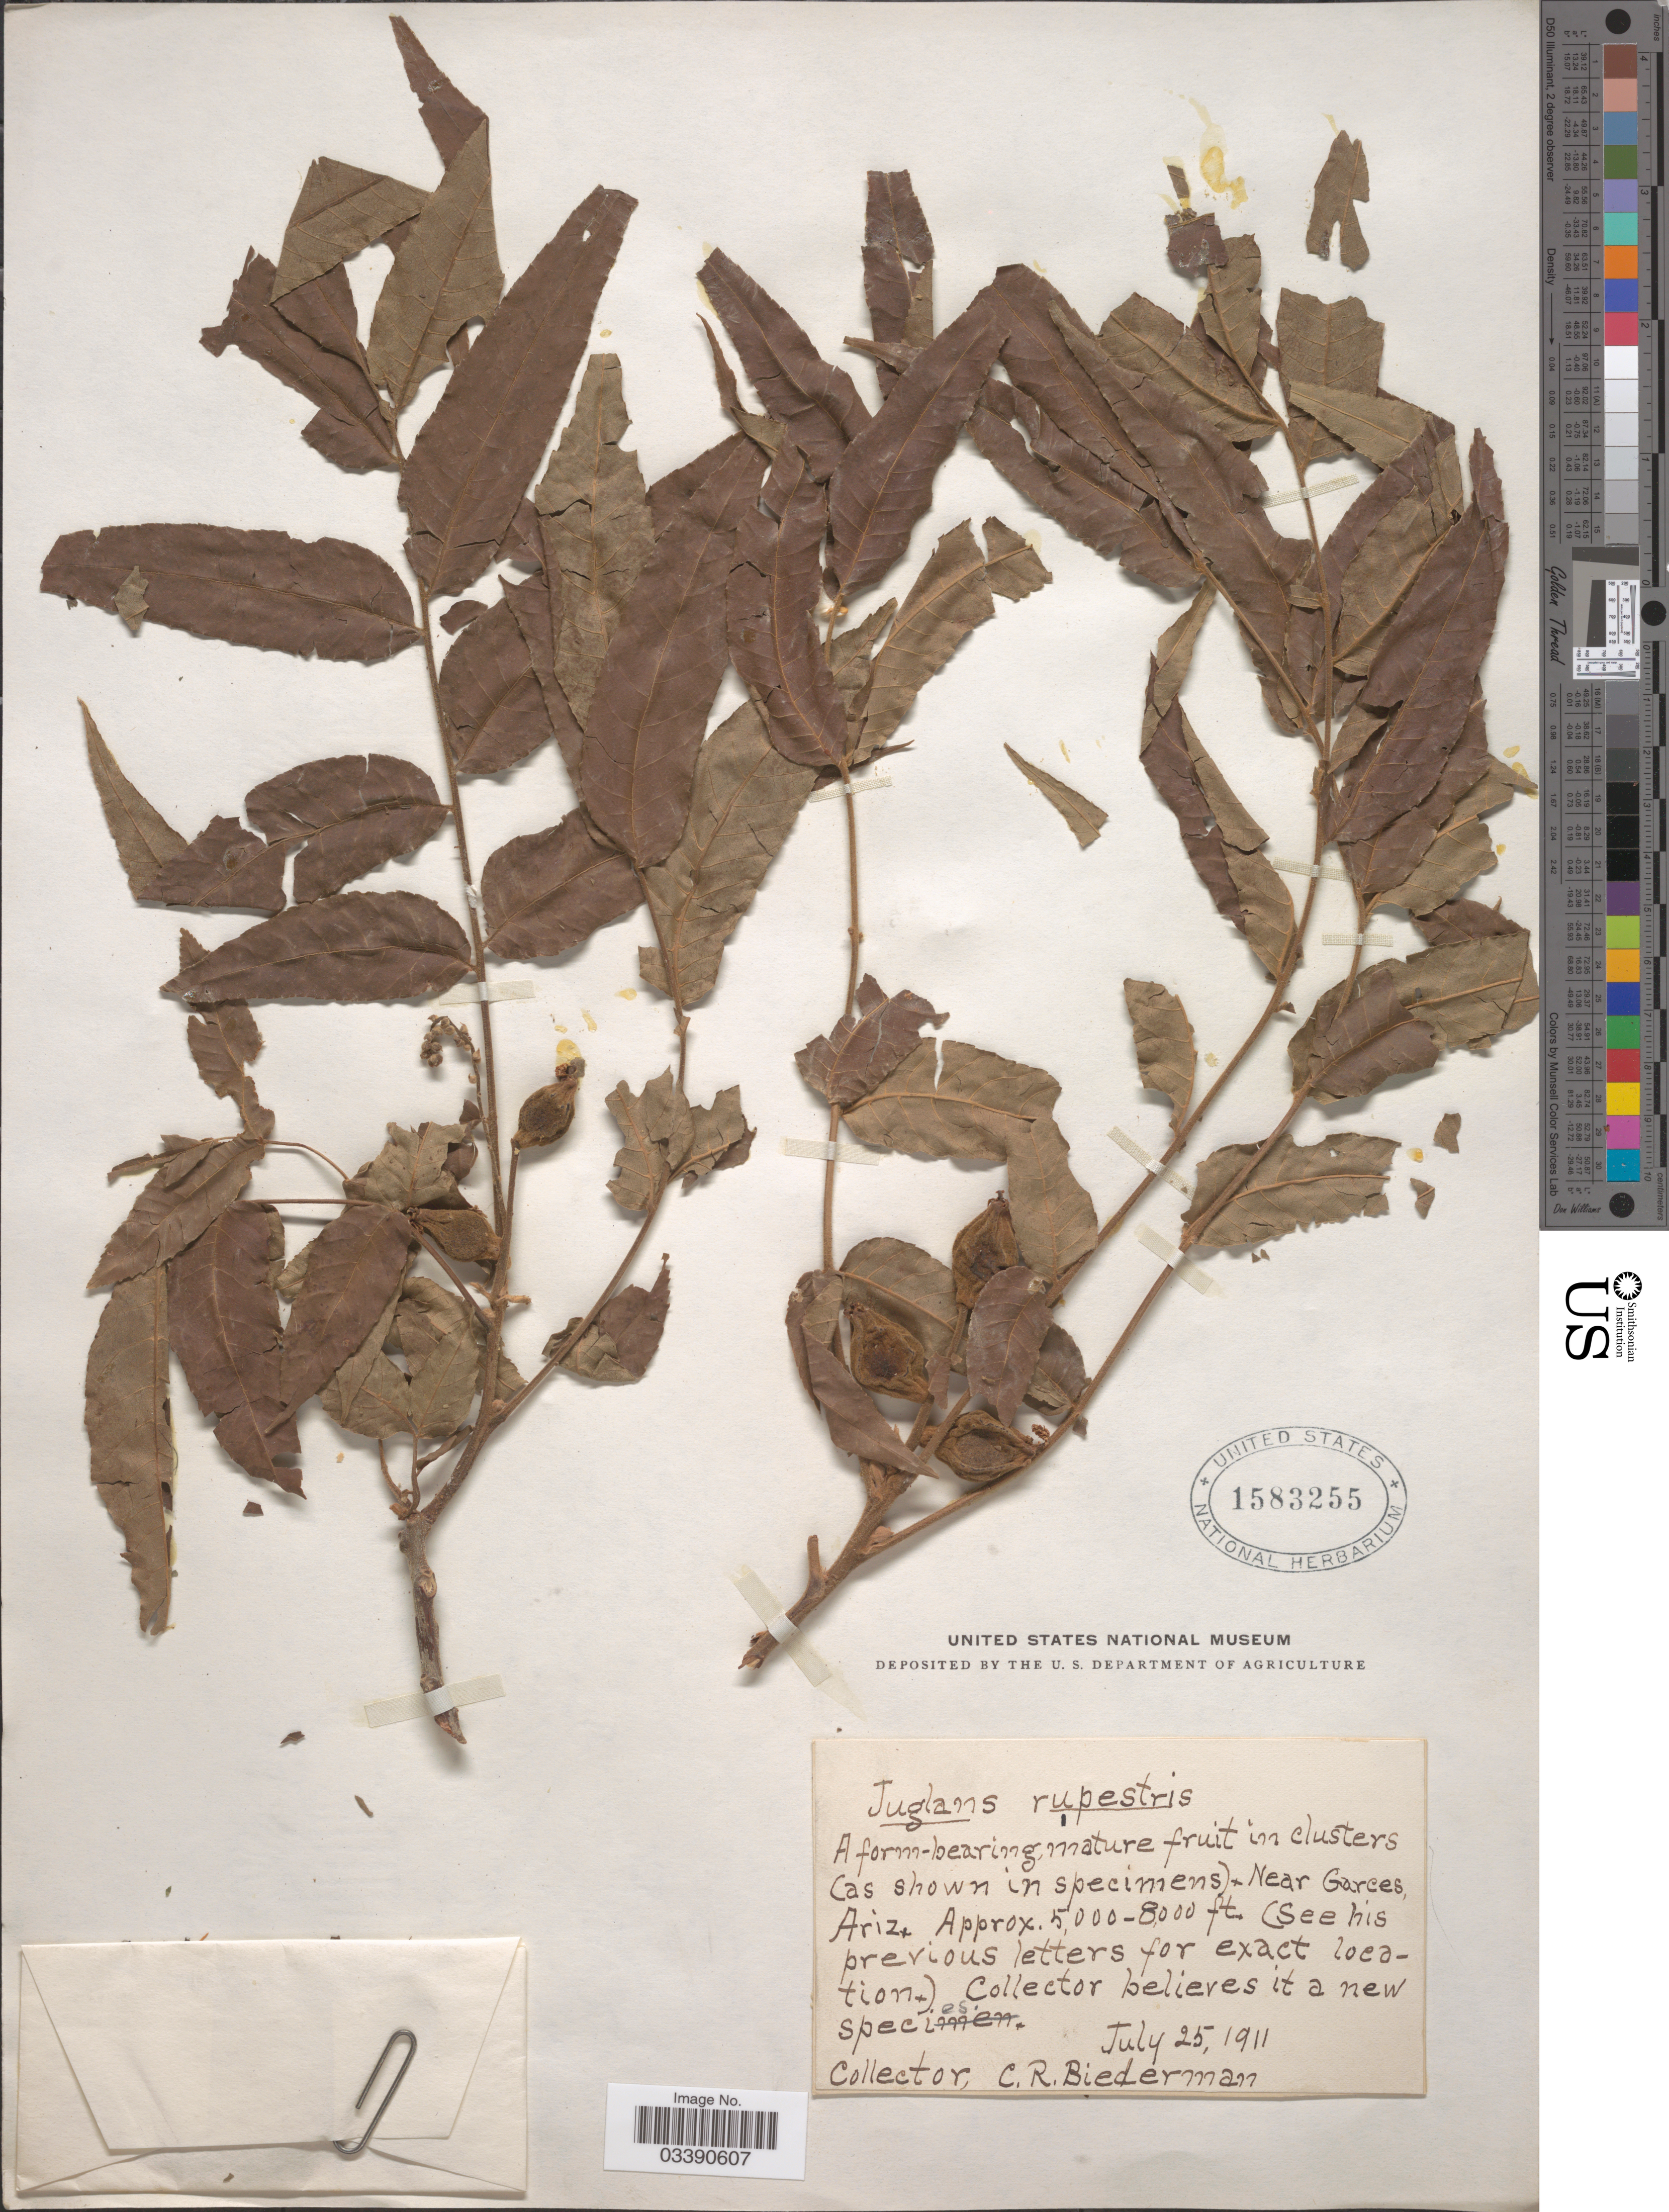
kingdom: Plantae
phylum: Tracheophyta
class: Magnoliopsida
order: Fagales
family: Juglandaceae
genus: Juglans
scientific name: Juglans major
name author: (Torr.) A. Heller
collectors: C. Biederman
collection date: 1911-07-25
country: United States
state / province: Arizona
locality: Near Garces.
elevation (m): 1524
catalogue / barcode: US 1583255